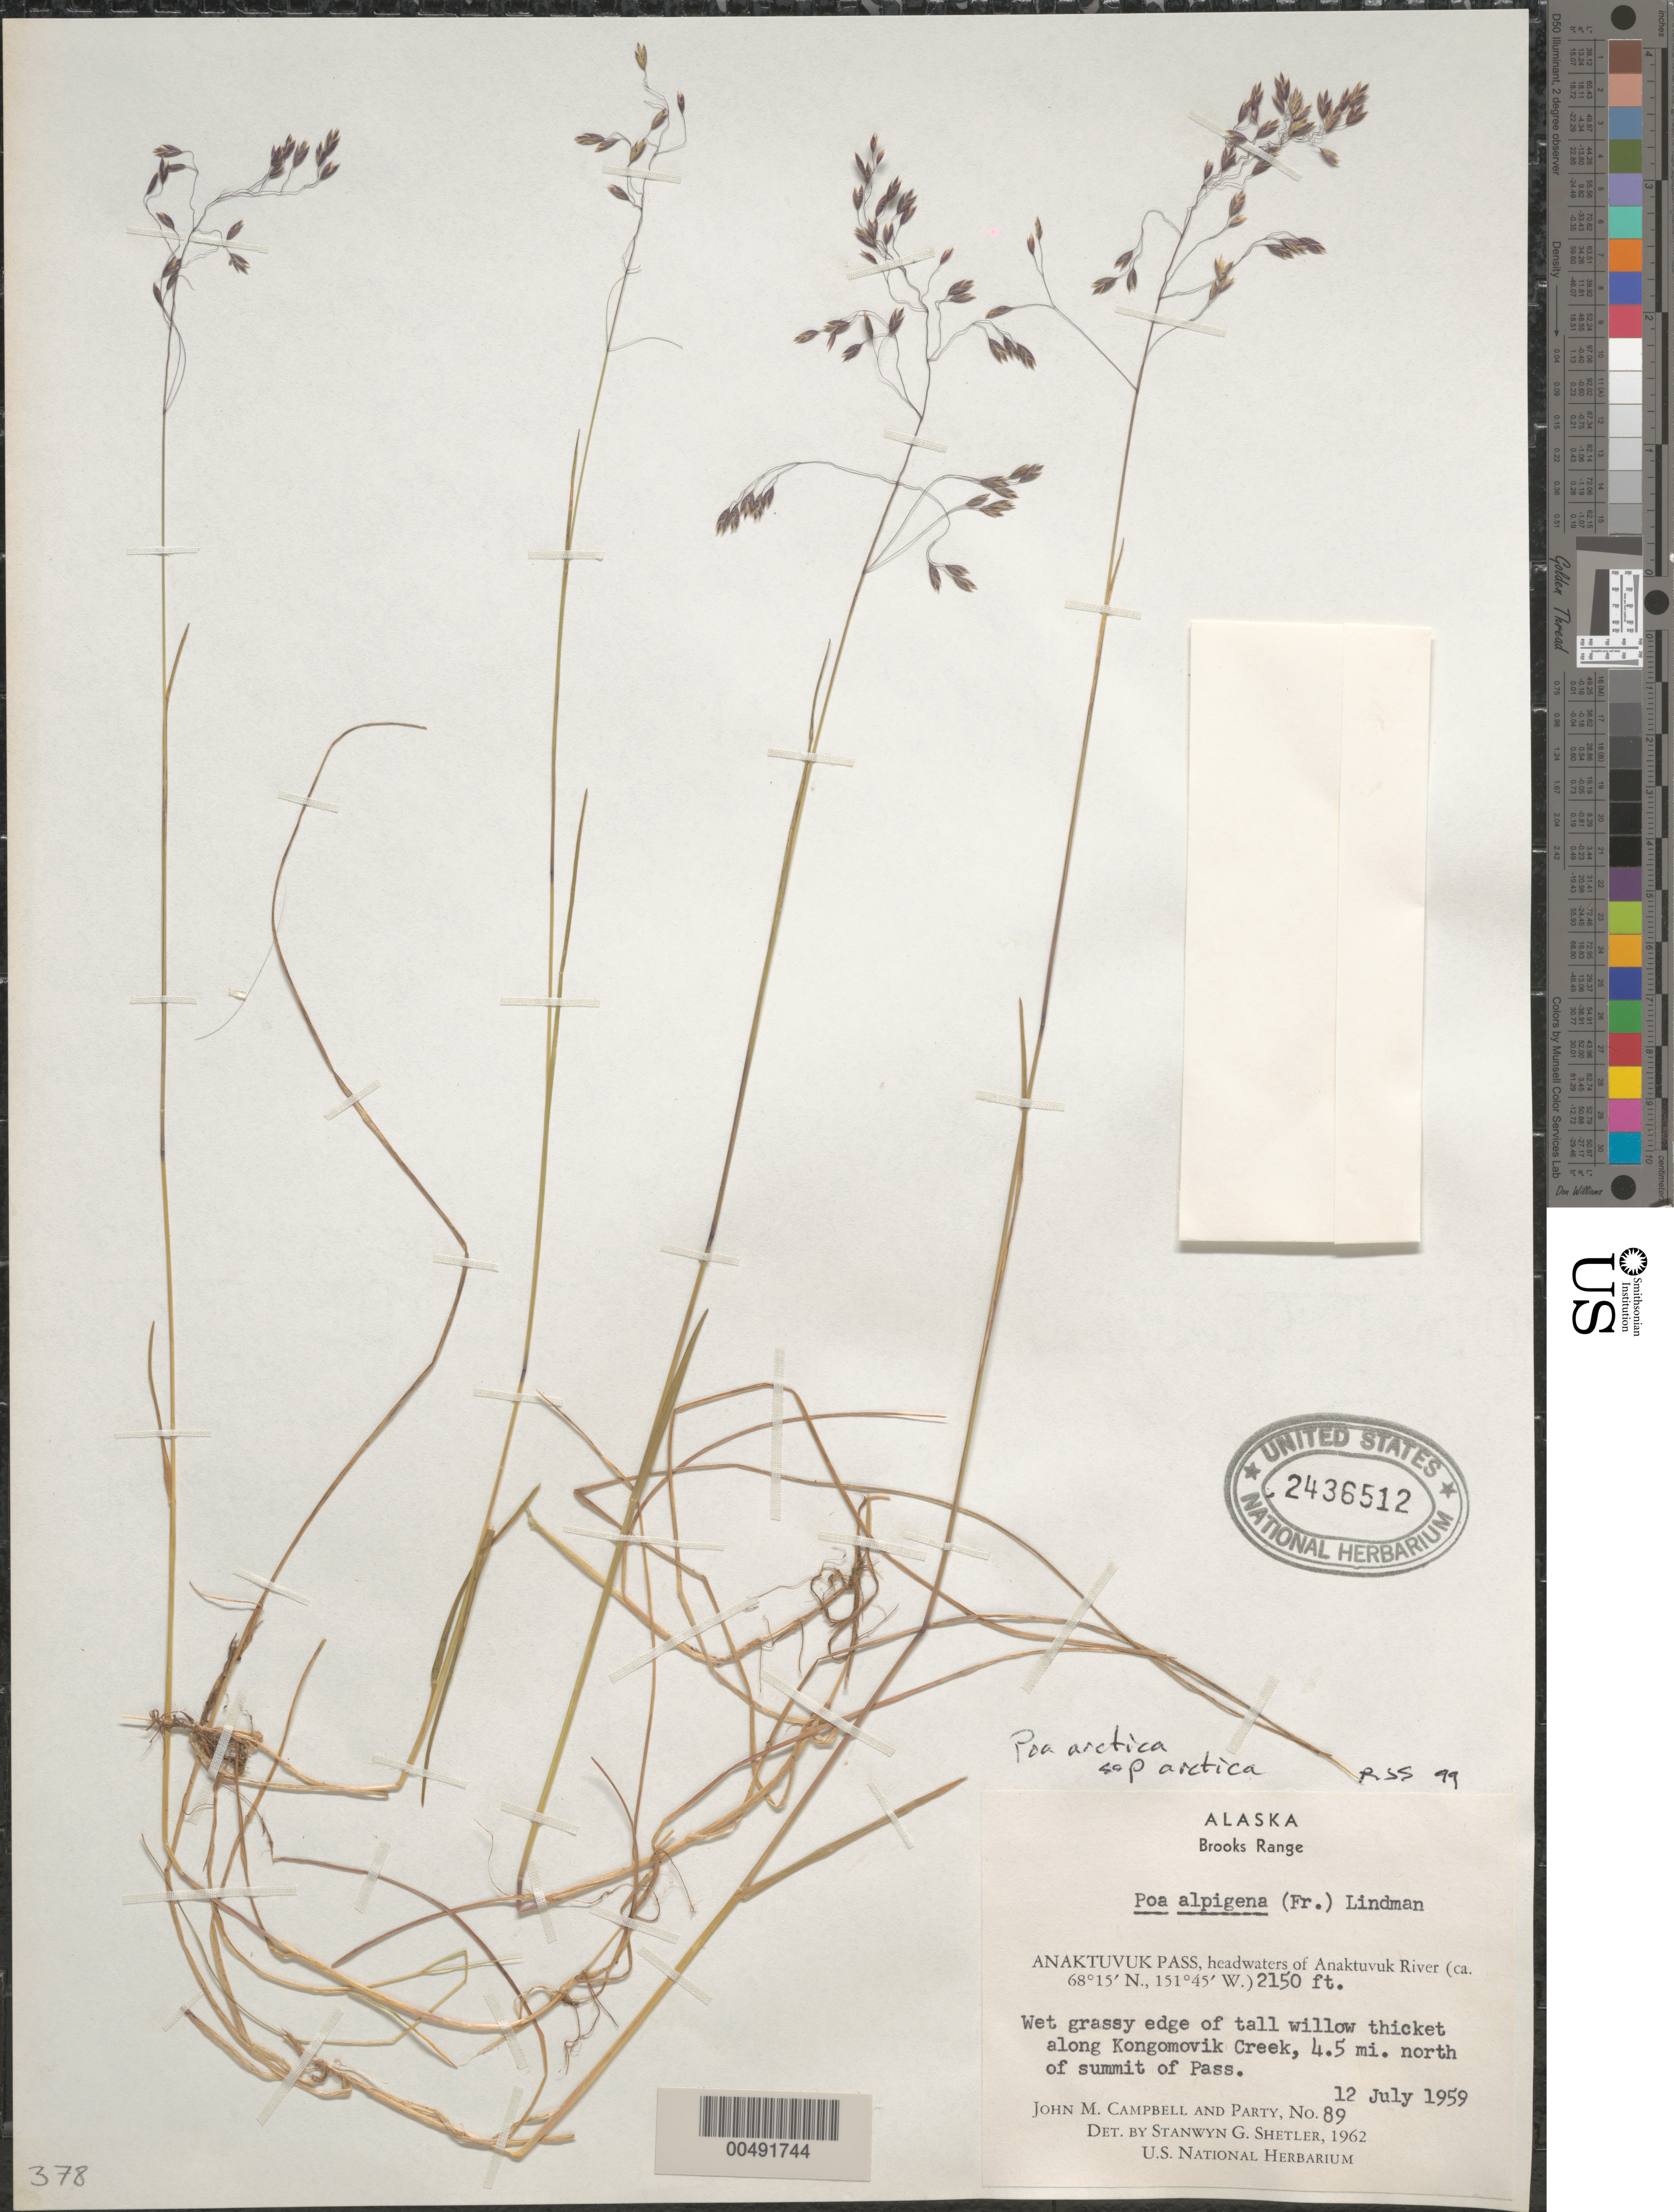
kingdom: Plantae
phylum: Tracheophyta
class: Liliopsida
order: Poales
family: Poaceae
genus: Poa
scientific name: Poa alpigena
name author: (Fr.) Lindm.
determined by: Shetler, Stanwyn G., (US), NMNH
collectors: J. M. Campbell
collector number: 89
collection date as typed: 12 Jul 1959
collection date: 1959-07-12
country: United States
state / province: Alaska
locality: Brooks Range, 4.5 mi. N of summit of Anaktuvuk Pass, headwaters of Anaktuvuk River, along Kongomovik Creek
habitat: wet grassy edge of tall willow thicket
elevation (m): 655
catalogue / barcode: US 2436512